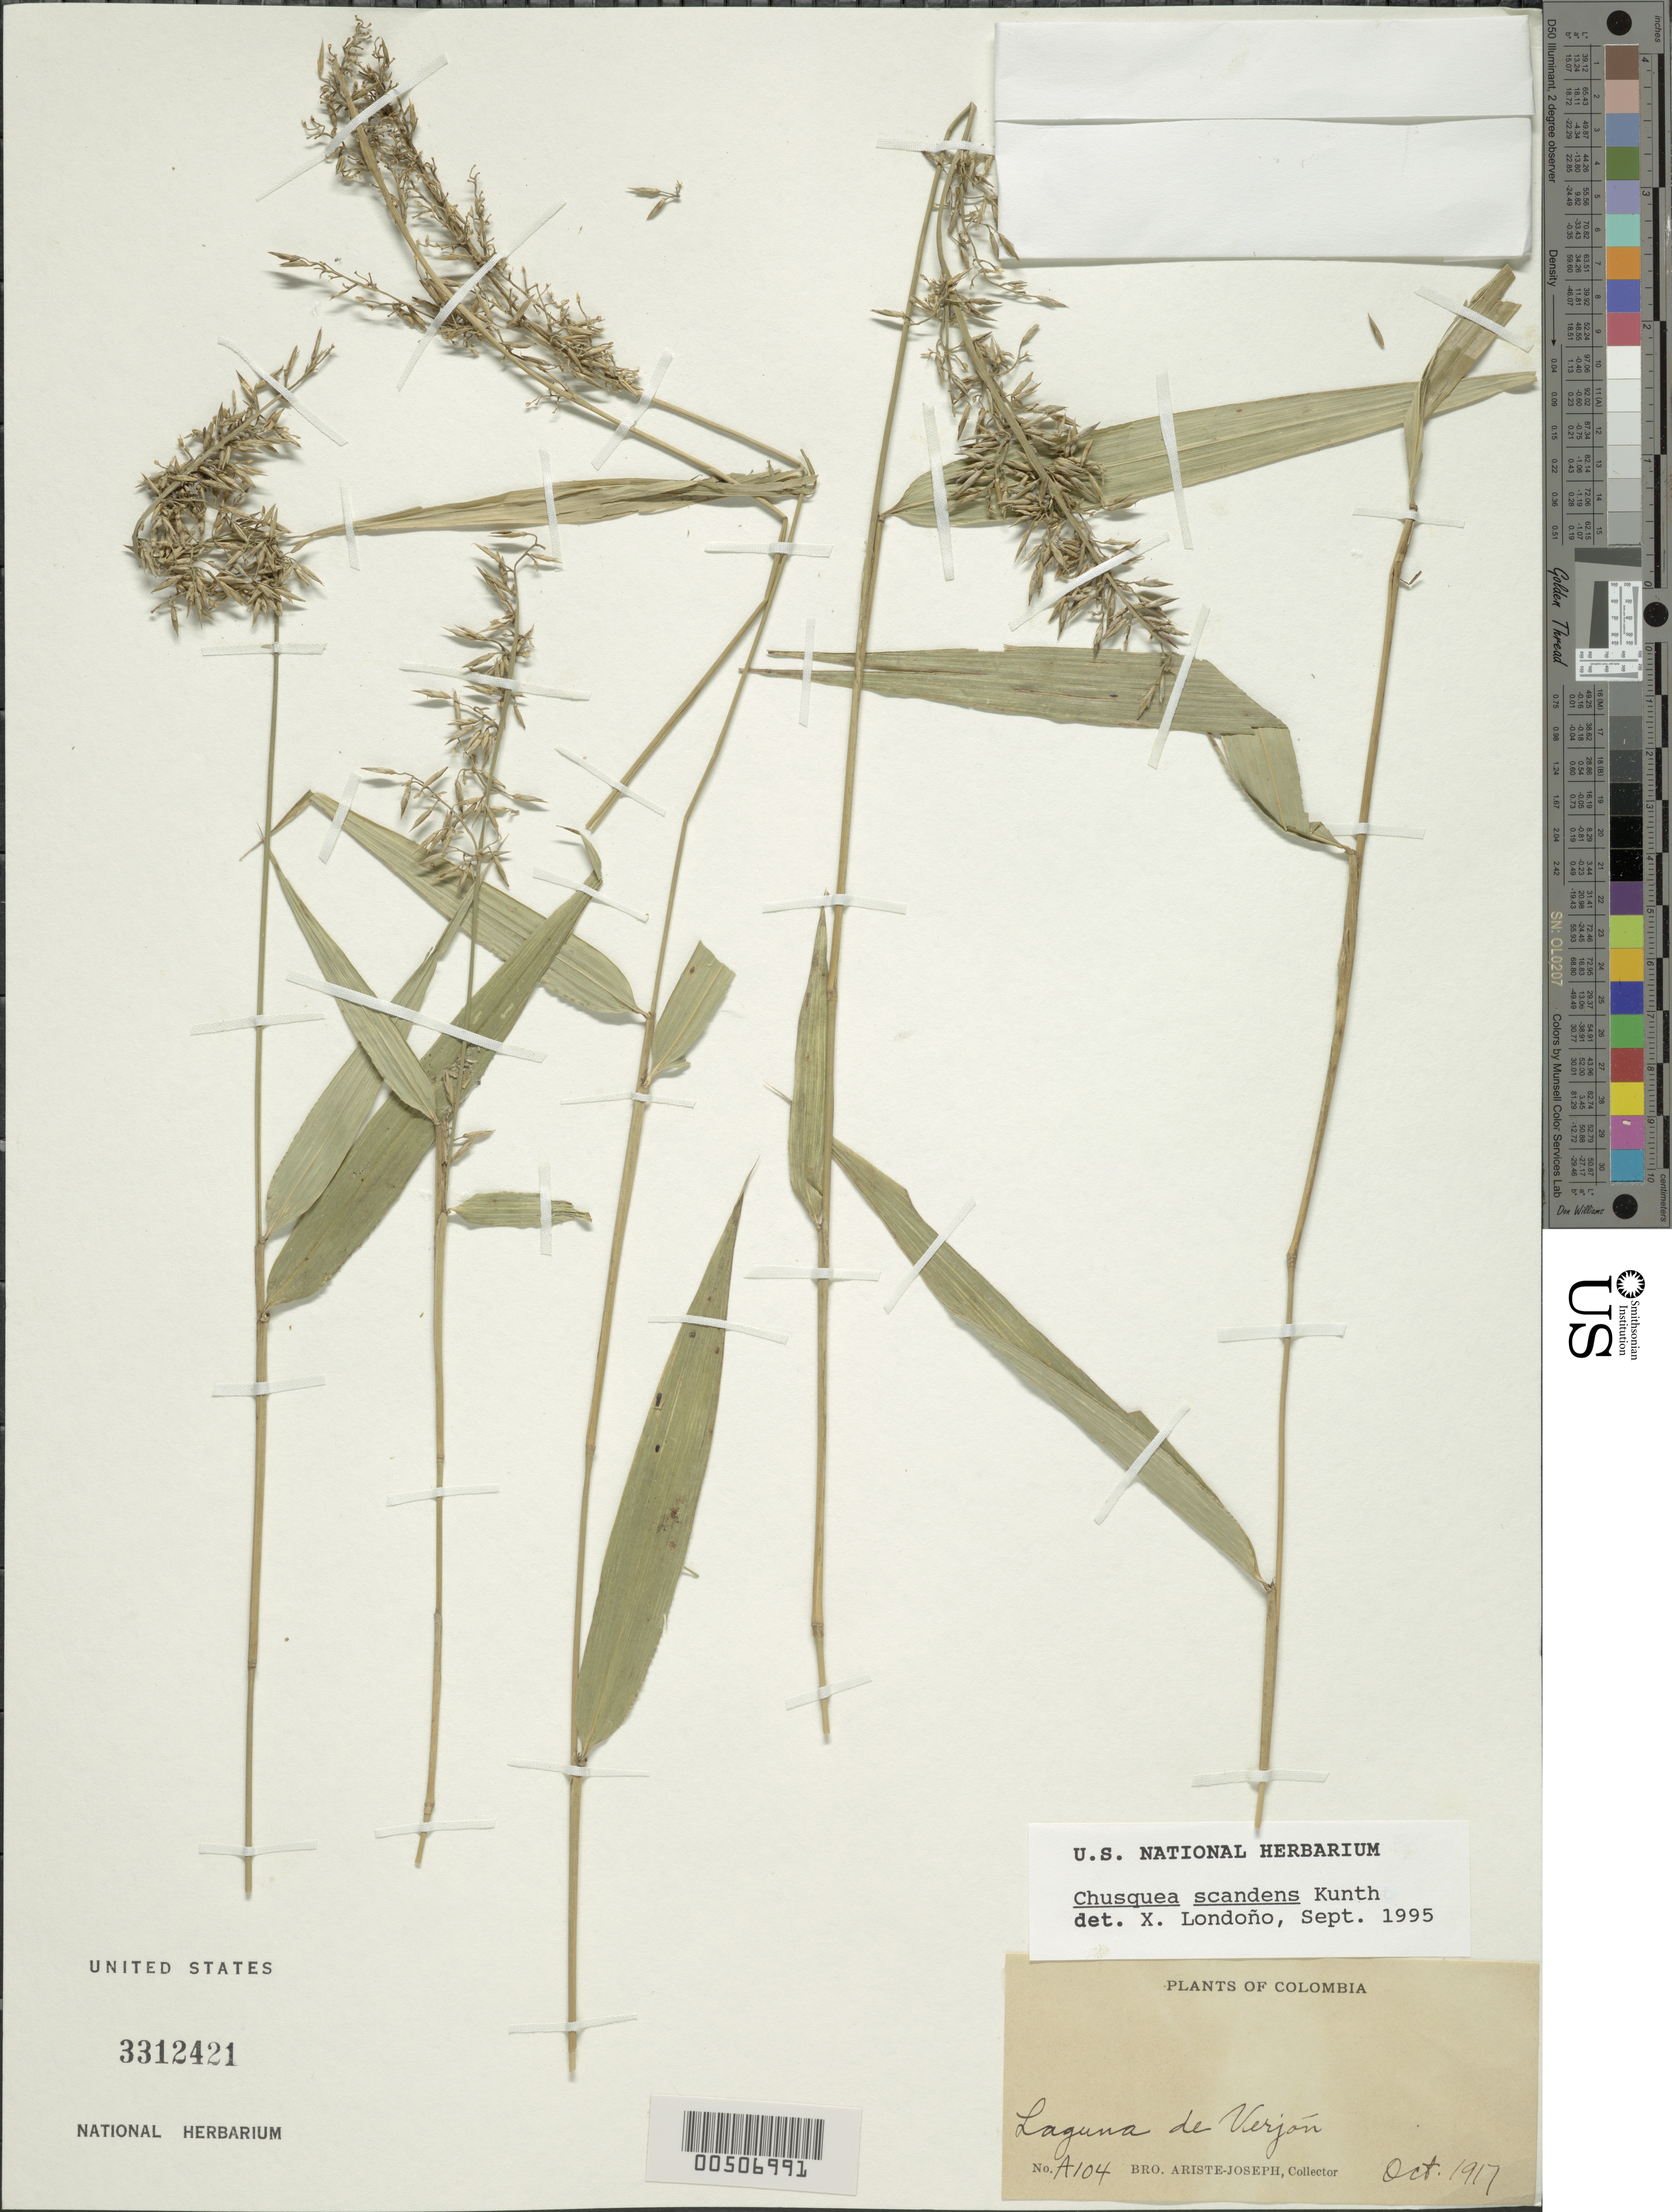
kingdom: Plantae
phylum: Tracheophyta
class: Liliopsida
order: Poales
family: Poaceae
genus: Chusquea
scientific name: Chusquea scandens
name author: Kunth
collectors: Bro. Ariste-Joseph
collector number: A104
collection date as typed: Oct 1917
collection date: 1917-10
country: Colombia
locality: Laguna de Verjon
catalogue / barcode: US 3312421